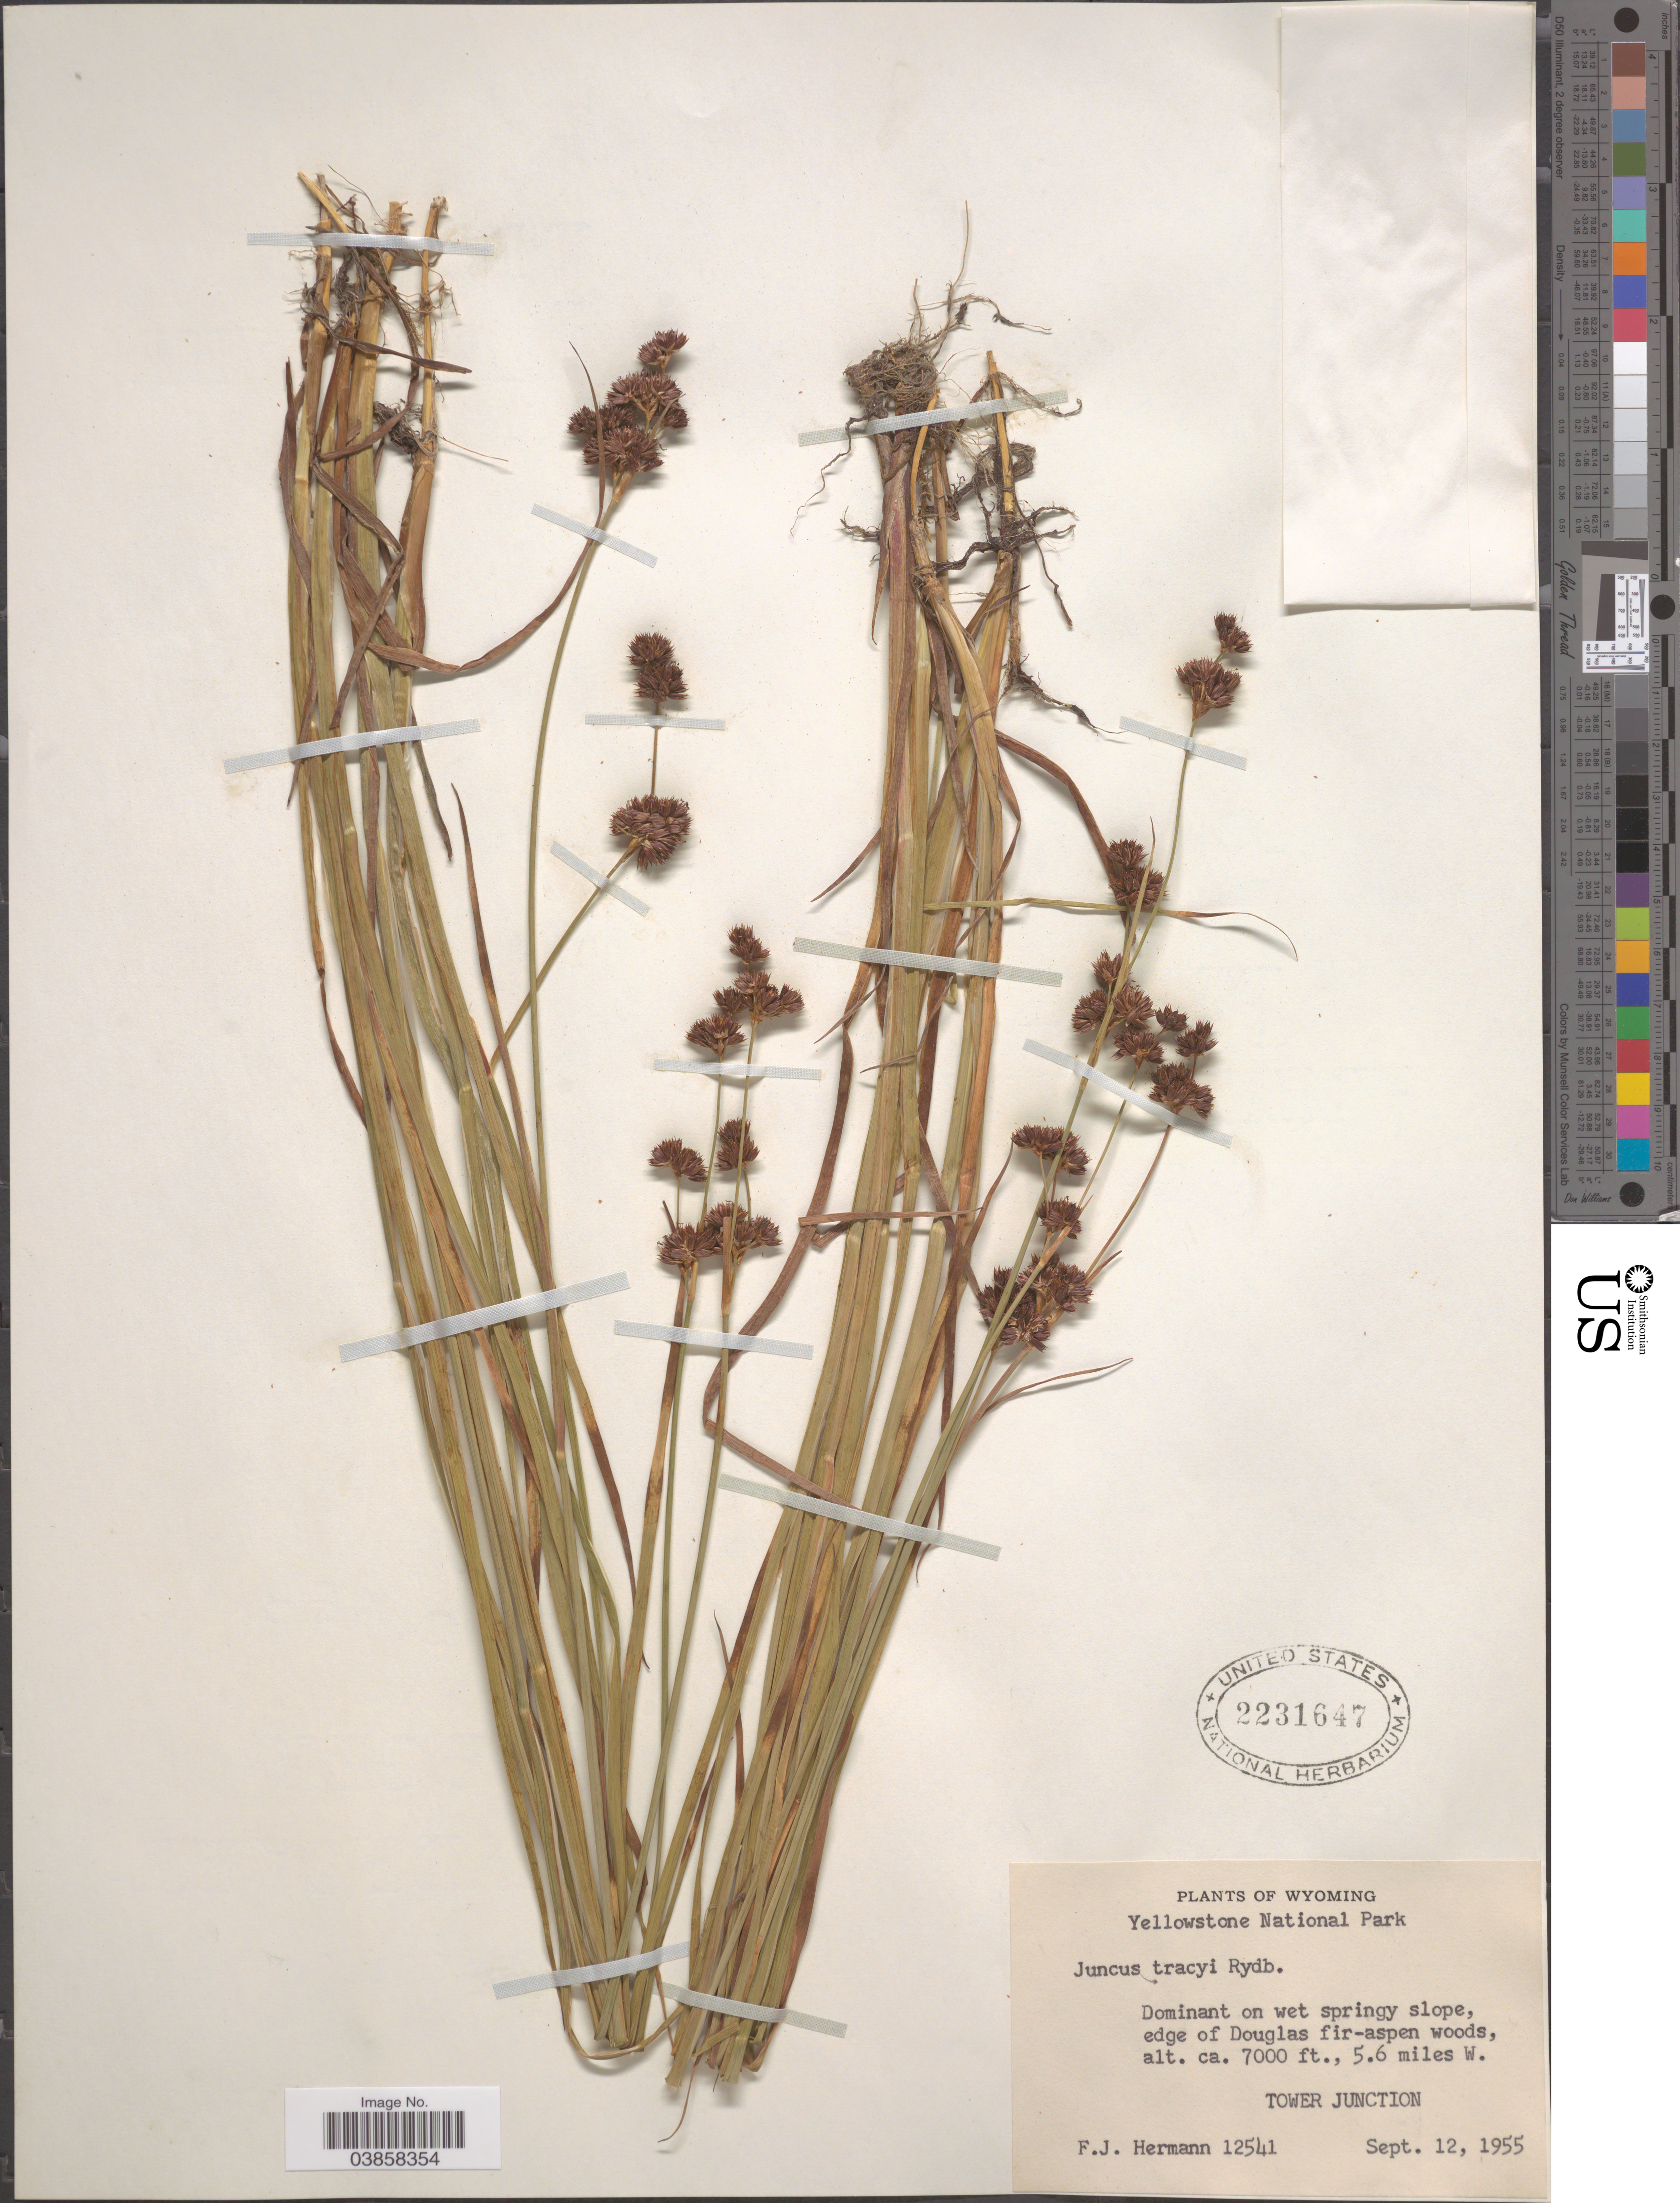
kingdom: Plantae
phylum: Tracheophyta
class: Liliopsida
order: Poales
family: Juncaceae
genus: Juncus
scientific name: Juncus tracyi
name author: Rydb.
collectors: F. J. Hermann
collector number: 12541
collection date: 1955-09-12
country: United States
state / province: Wyoming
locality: Yellowstone National Park. Dominant on wet springy slope, edge of Douglas fir-aspen woods, 5.6 miles W. Tower Junction.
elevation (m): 2134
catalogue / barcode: US 2231647